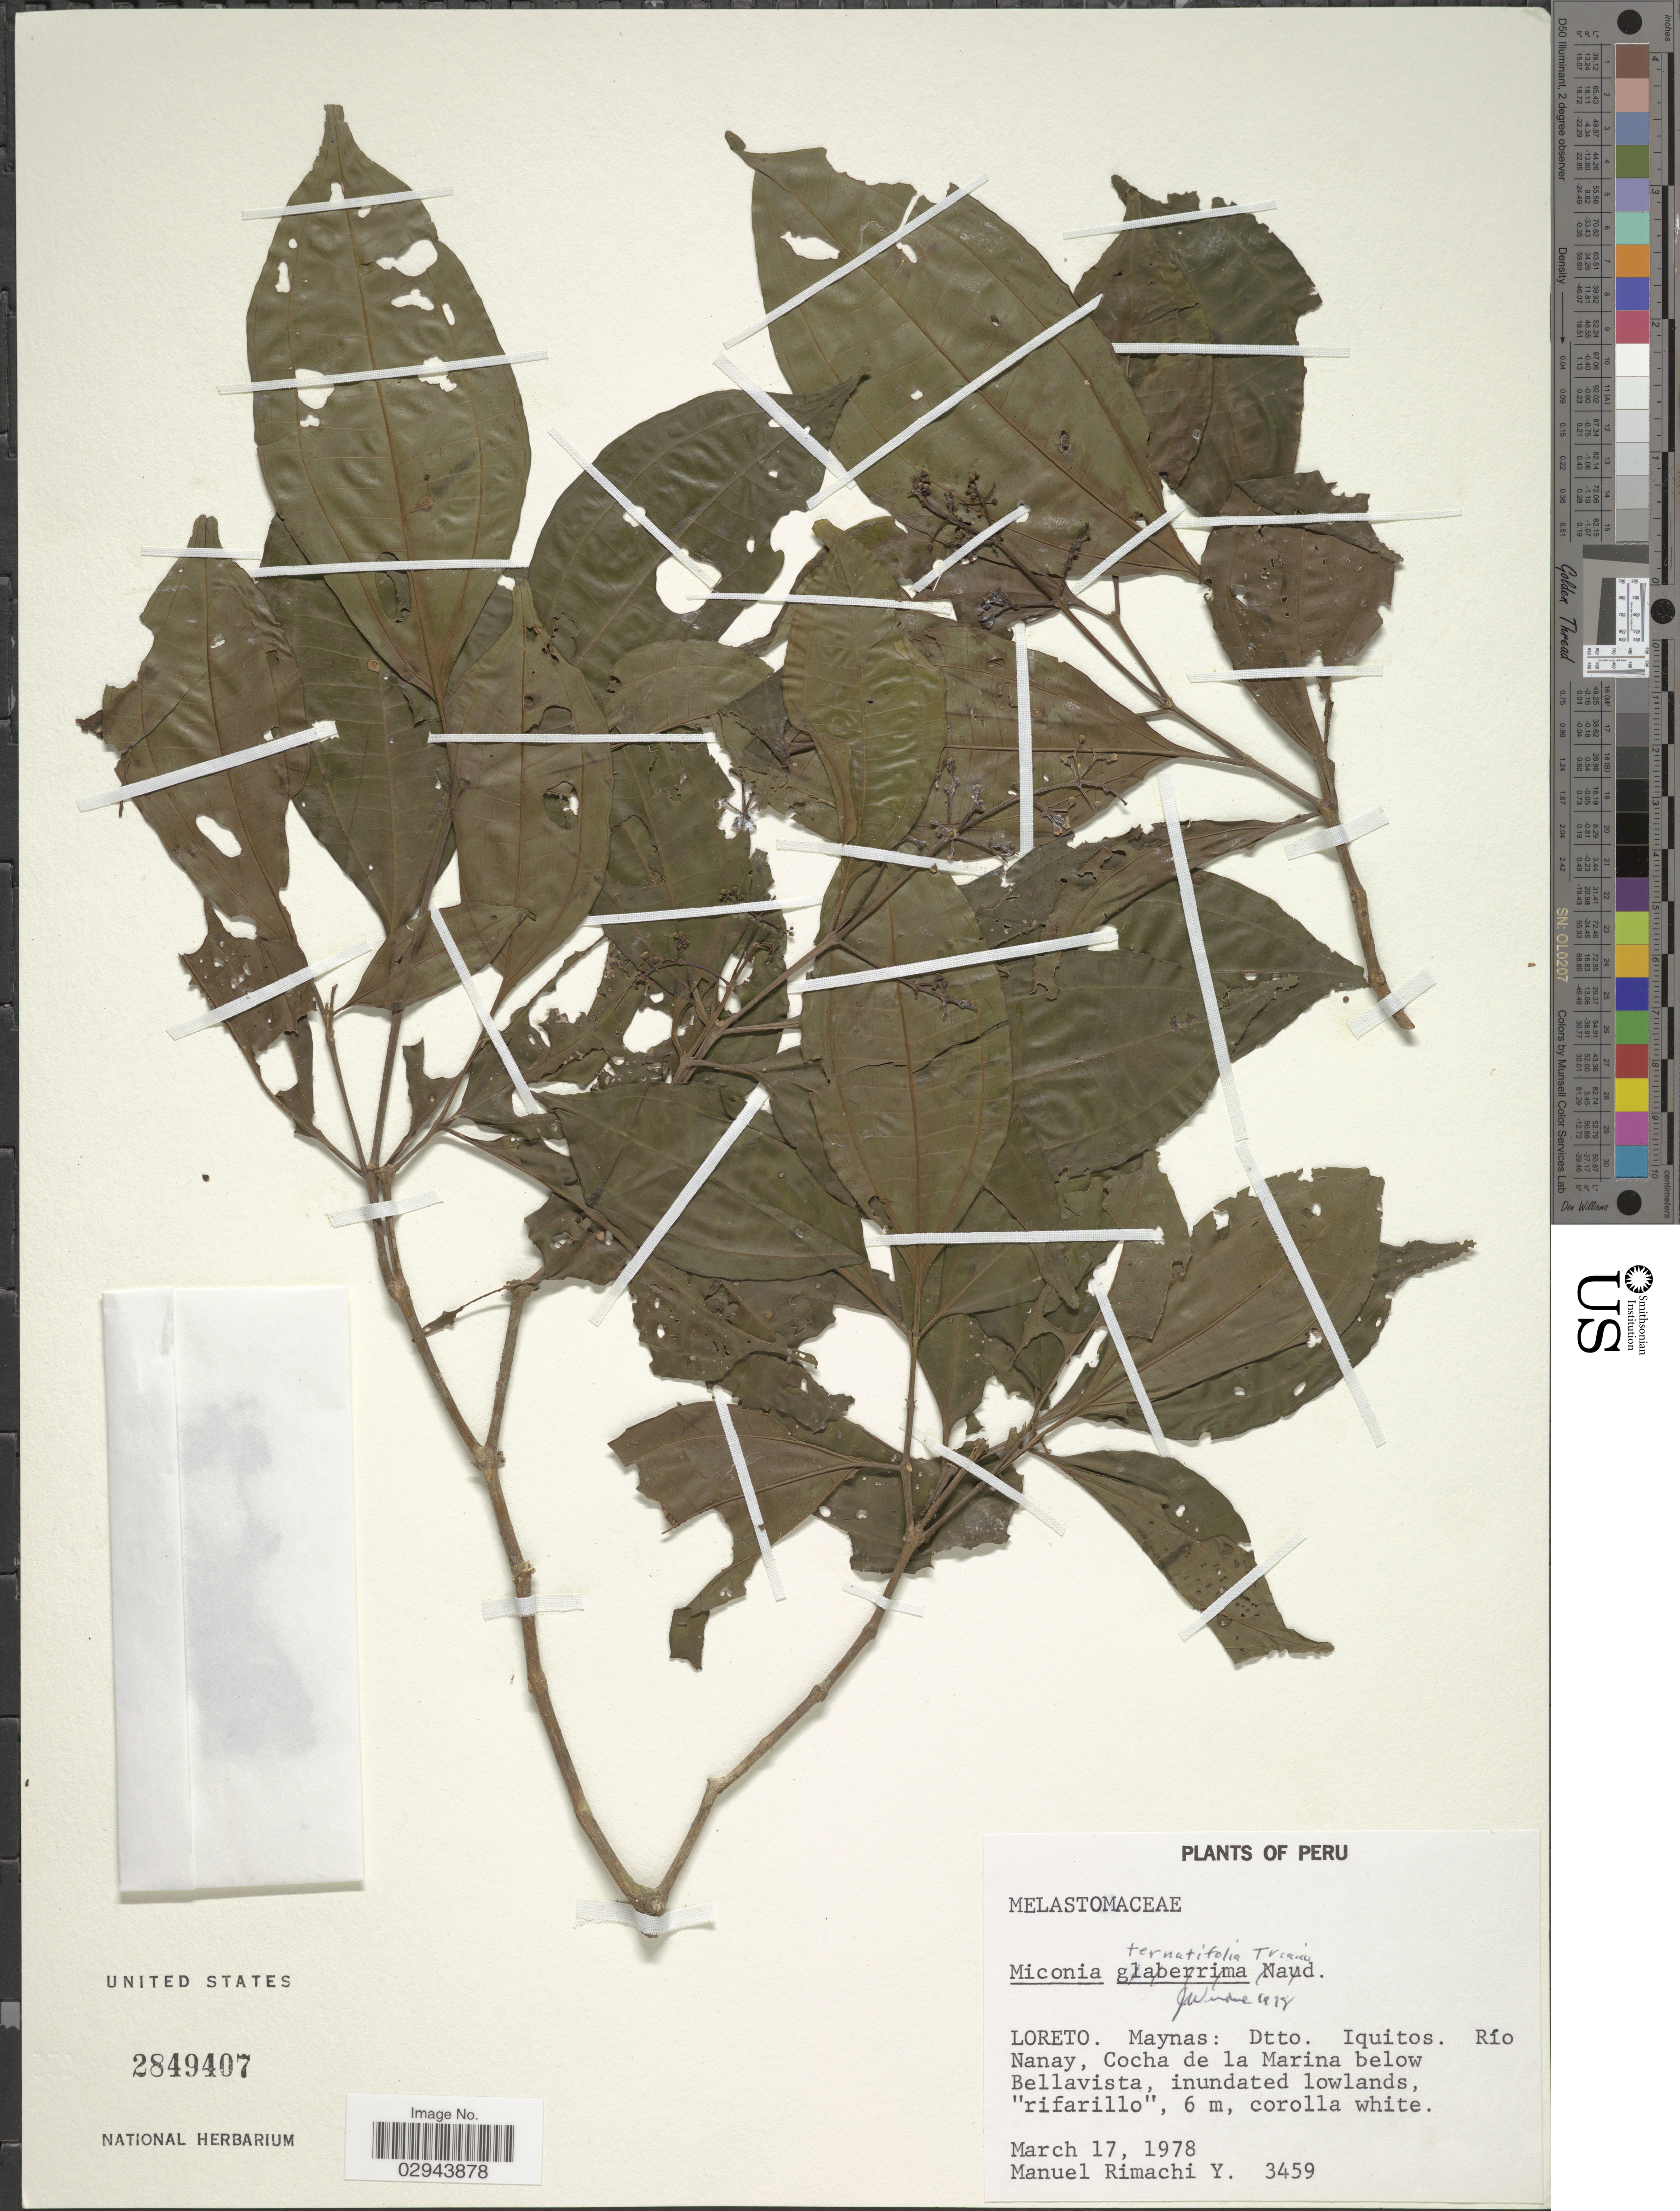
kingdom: Plantae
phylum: Tracheophyta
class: Magnoliopsida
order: Myrtales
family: Melastomataceae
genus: Miconia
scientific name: Miconia ternatifolia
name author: Triana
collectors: M. Rimachi Y.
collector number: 3459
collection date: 1978-03-17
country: Peru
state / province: Loreto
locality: Maynas: Dtto. Iquitos. Río Nanay, Cocha de la Marina below Bellavista.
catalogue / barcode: US 2849407